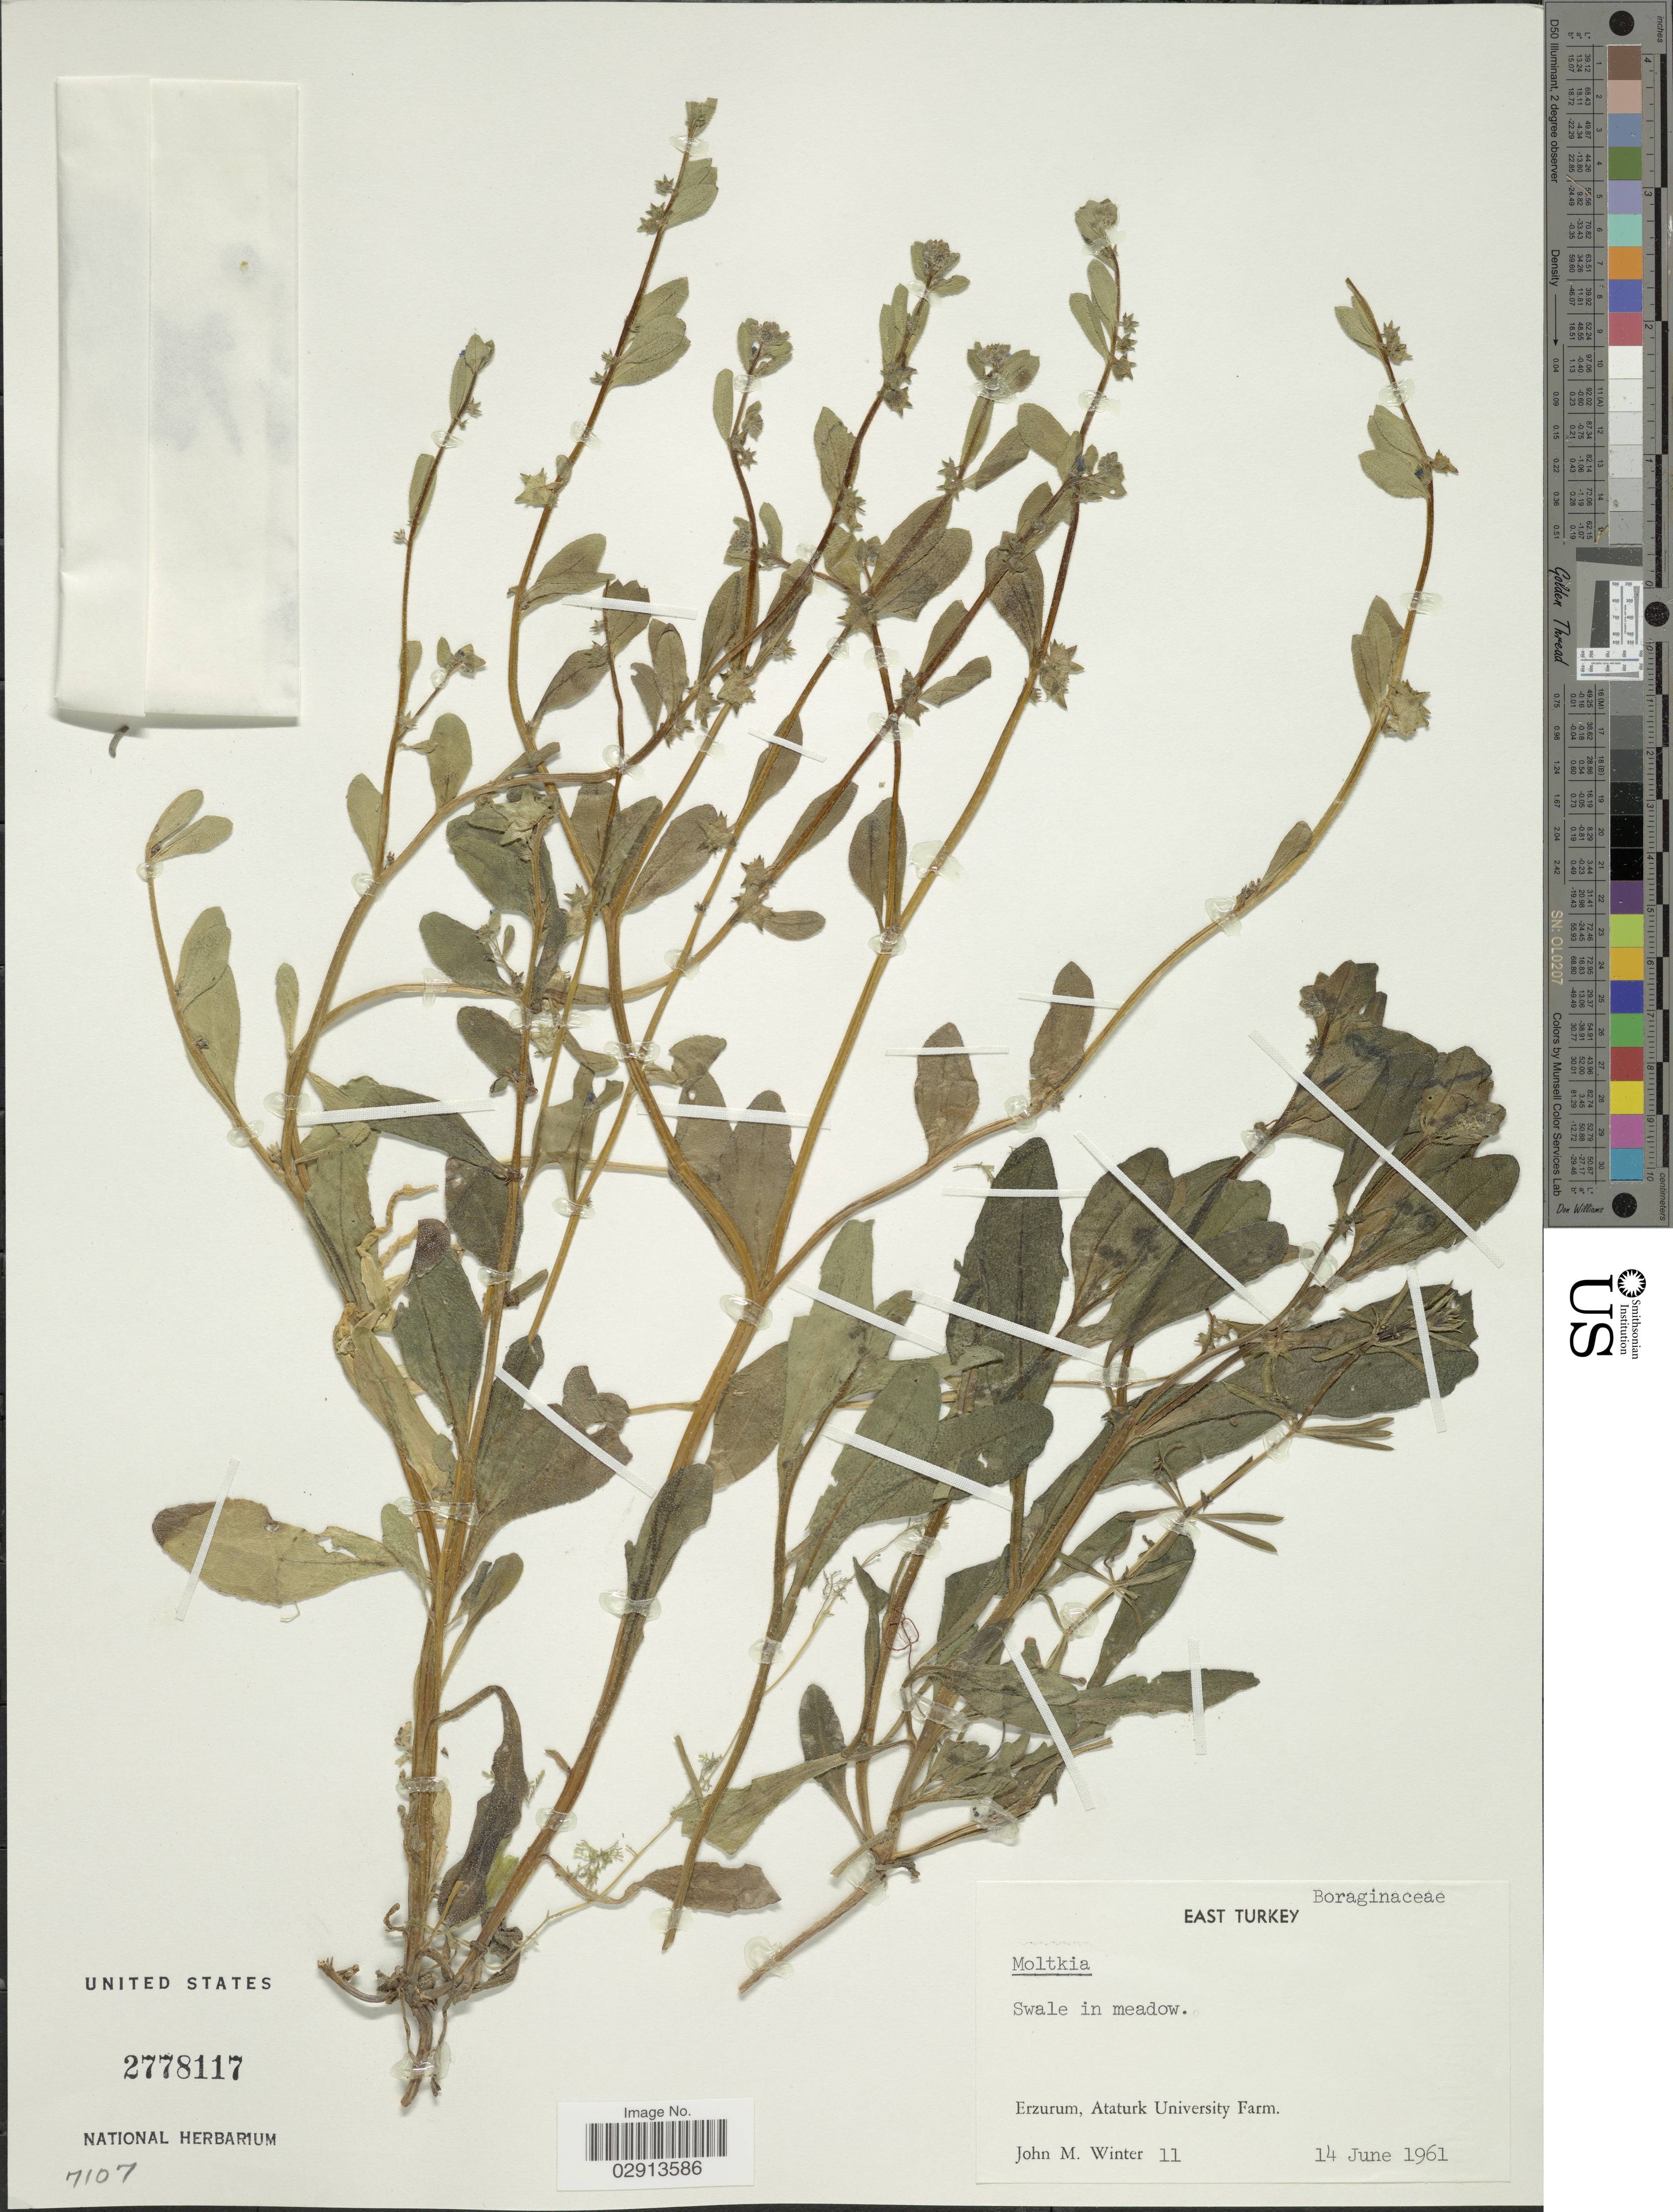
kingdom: Plantae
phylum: Tracheophyta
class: Magnoliopsida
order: Boraginales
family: Boraginaceae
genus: Moltkia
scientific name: Moltkia sp.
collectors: J. M. Winter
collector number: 11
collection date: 1961-06-14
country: Turkey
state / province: Erzurum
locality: East Turkey. Ataturk University Farm.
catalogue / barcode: US 2778117